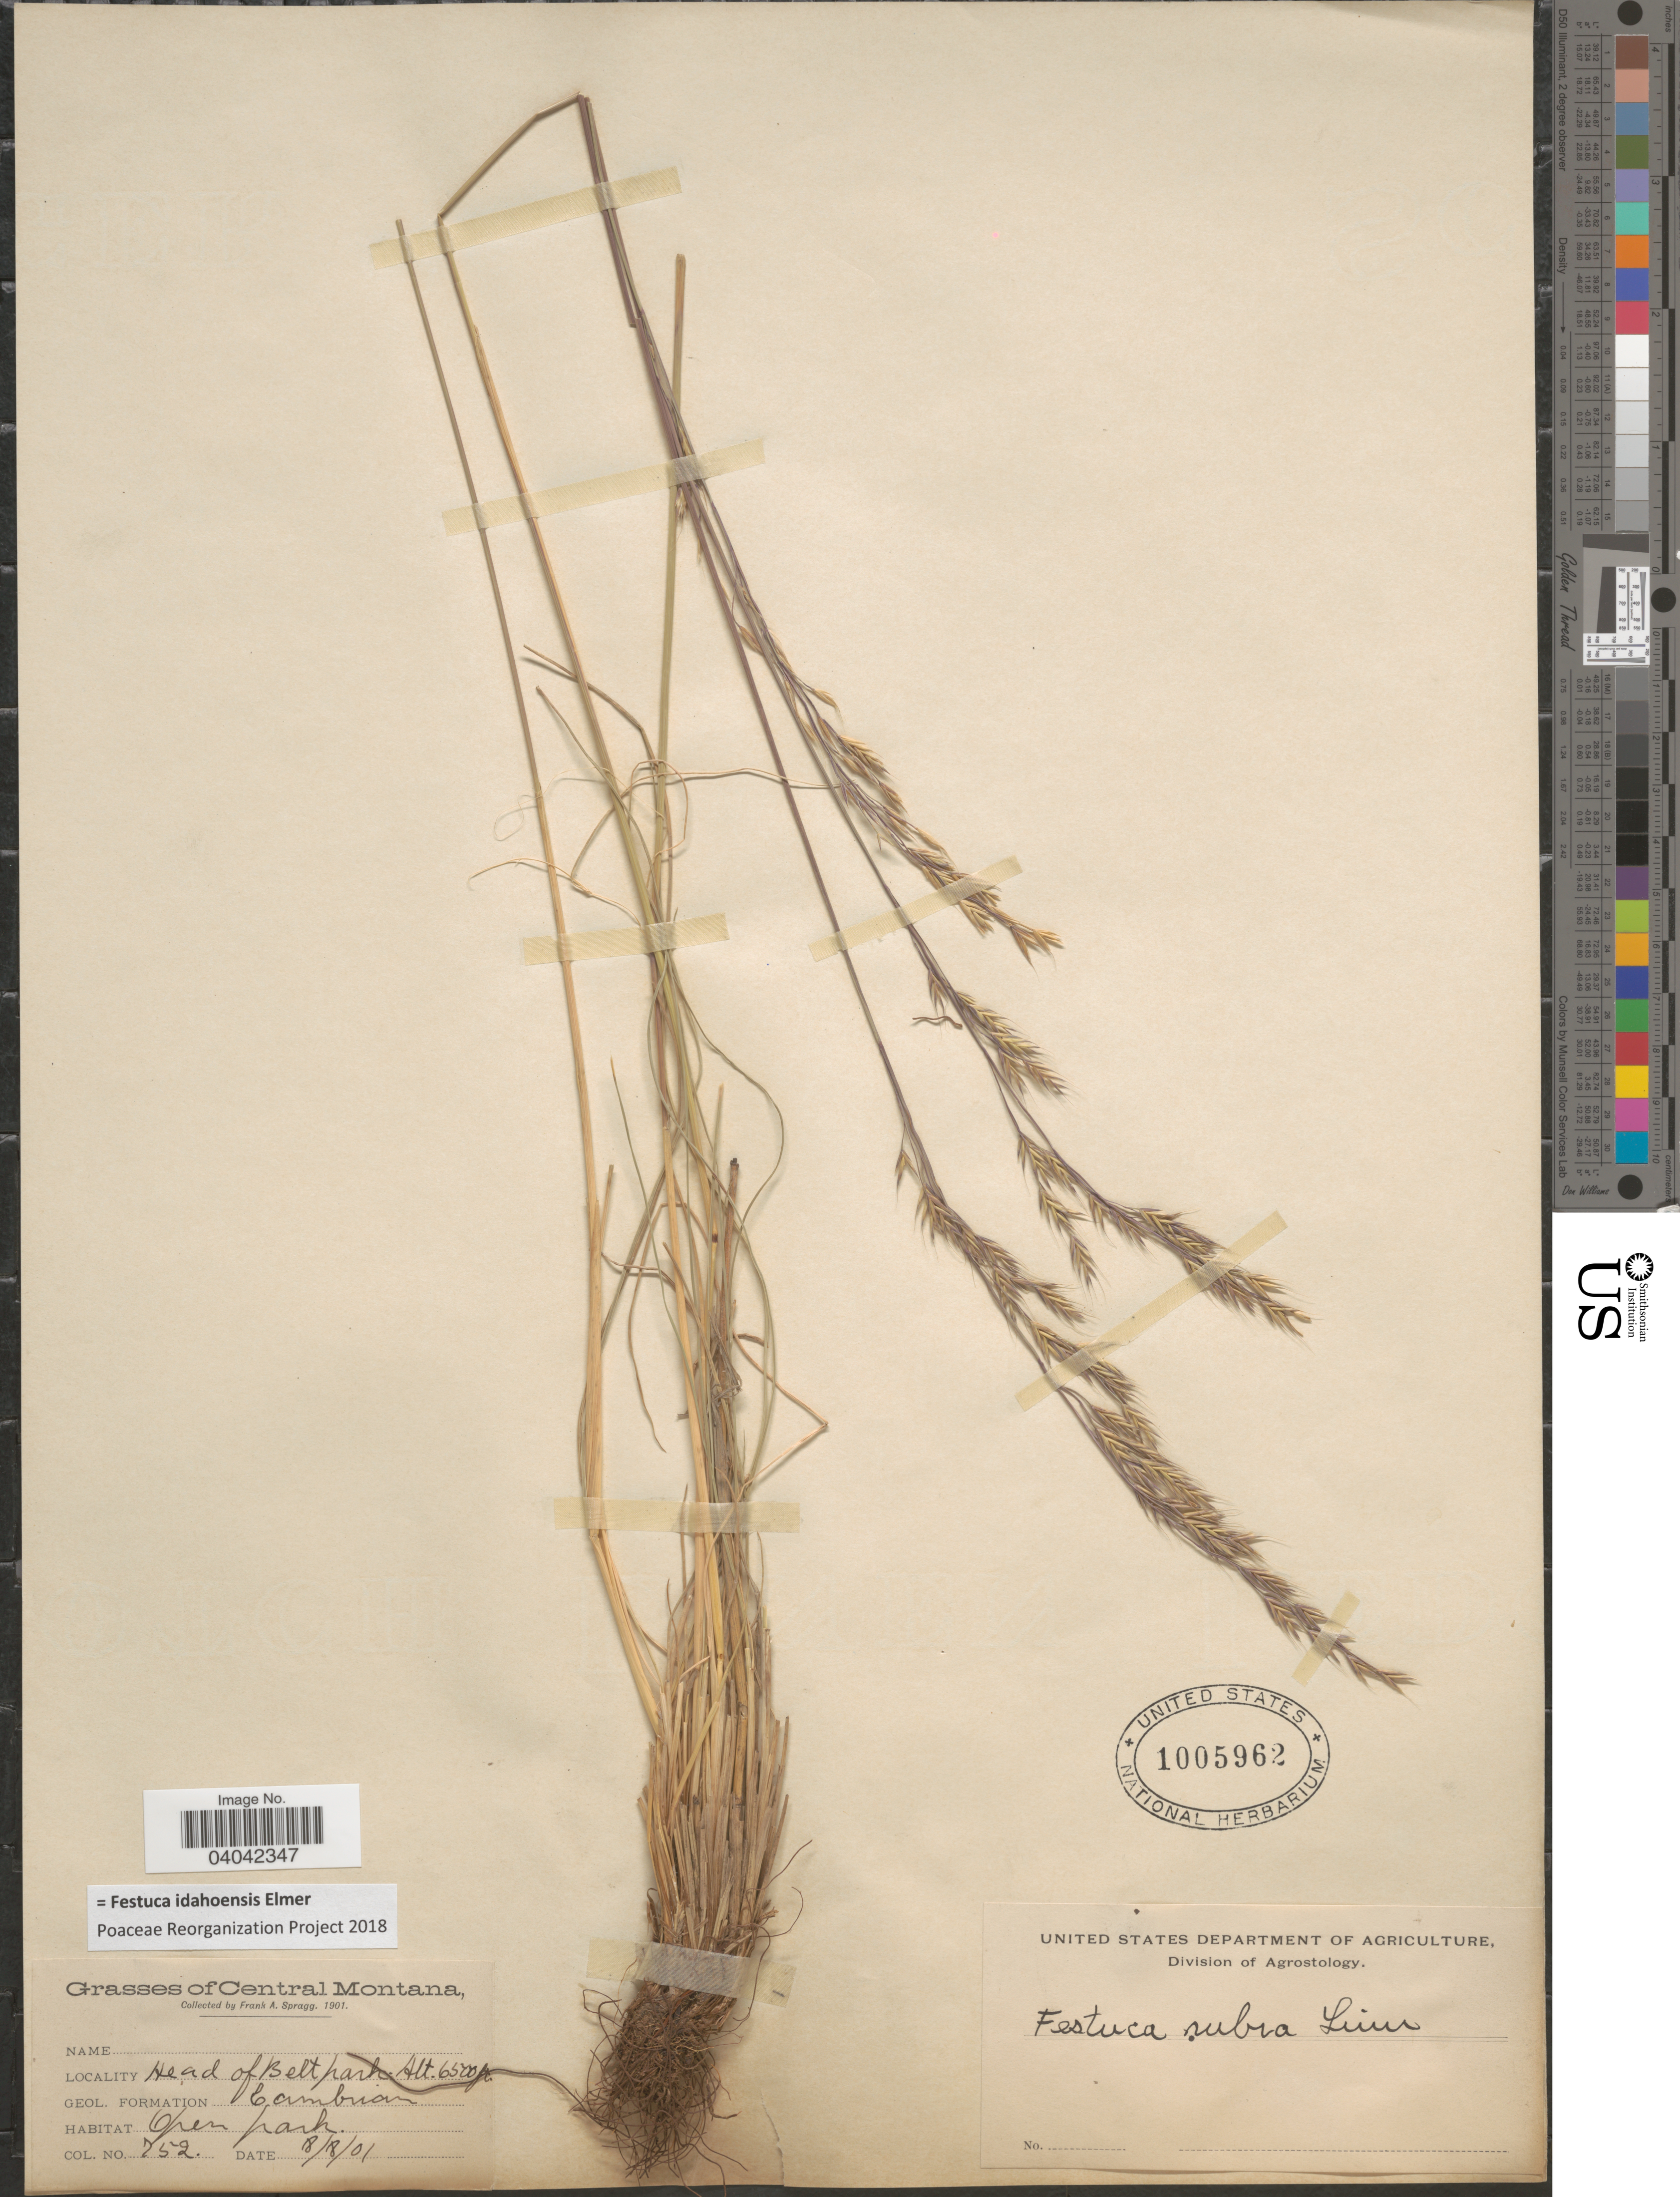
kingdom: Plantae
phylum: Tracheophyta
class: Liliopsida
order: Poales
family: Poaceae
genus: Festuca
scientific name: Festuca idahoensis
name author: Elmer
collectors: F. Spragg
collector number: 752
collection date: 1901-08-08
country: United States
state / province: Montana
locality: Central Montana. Head of Belt park. Geol. Formation Cambrian.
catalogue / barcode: US 1005962